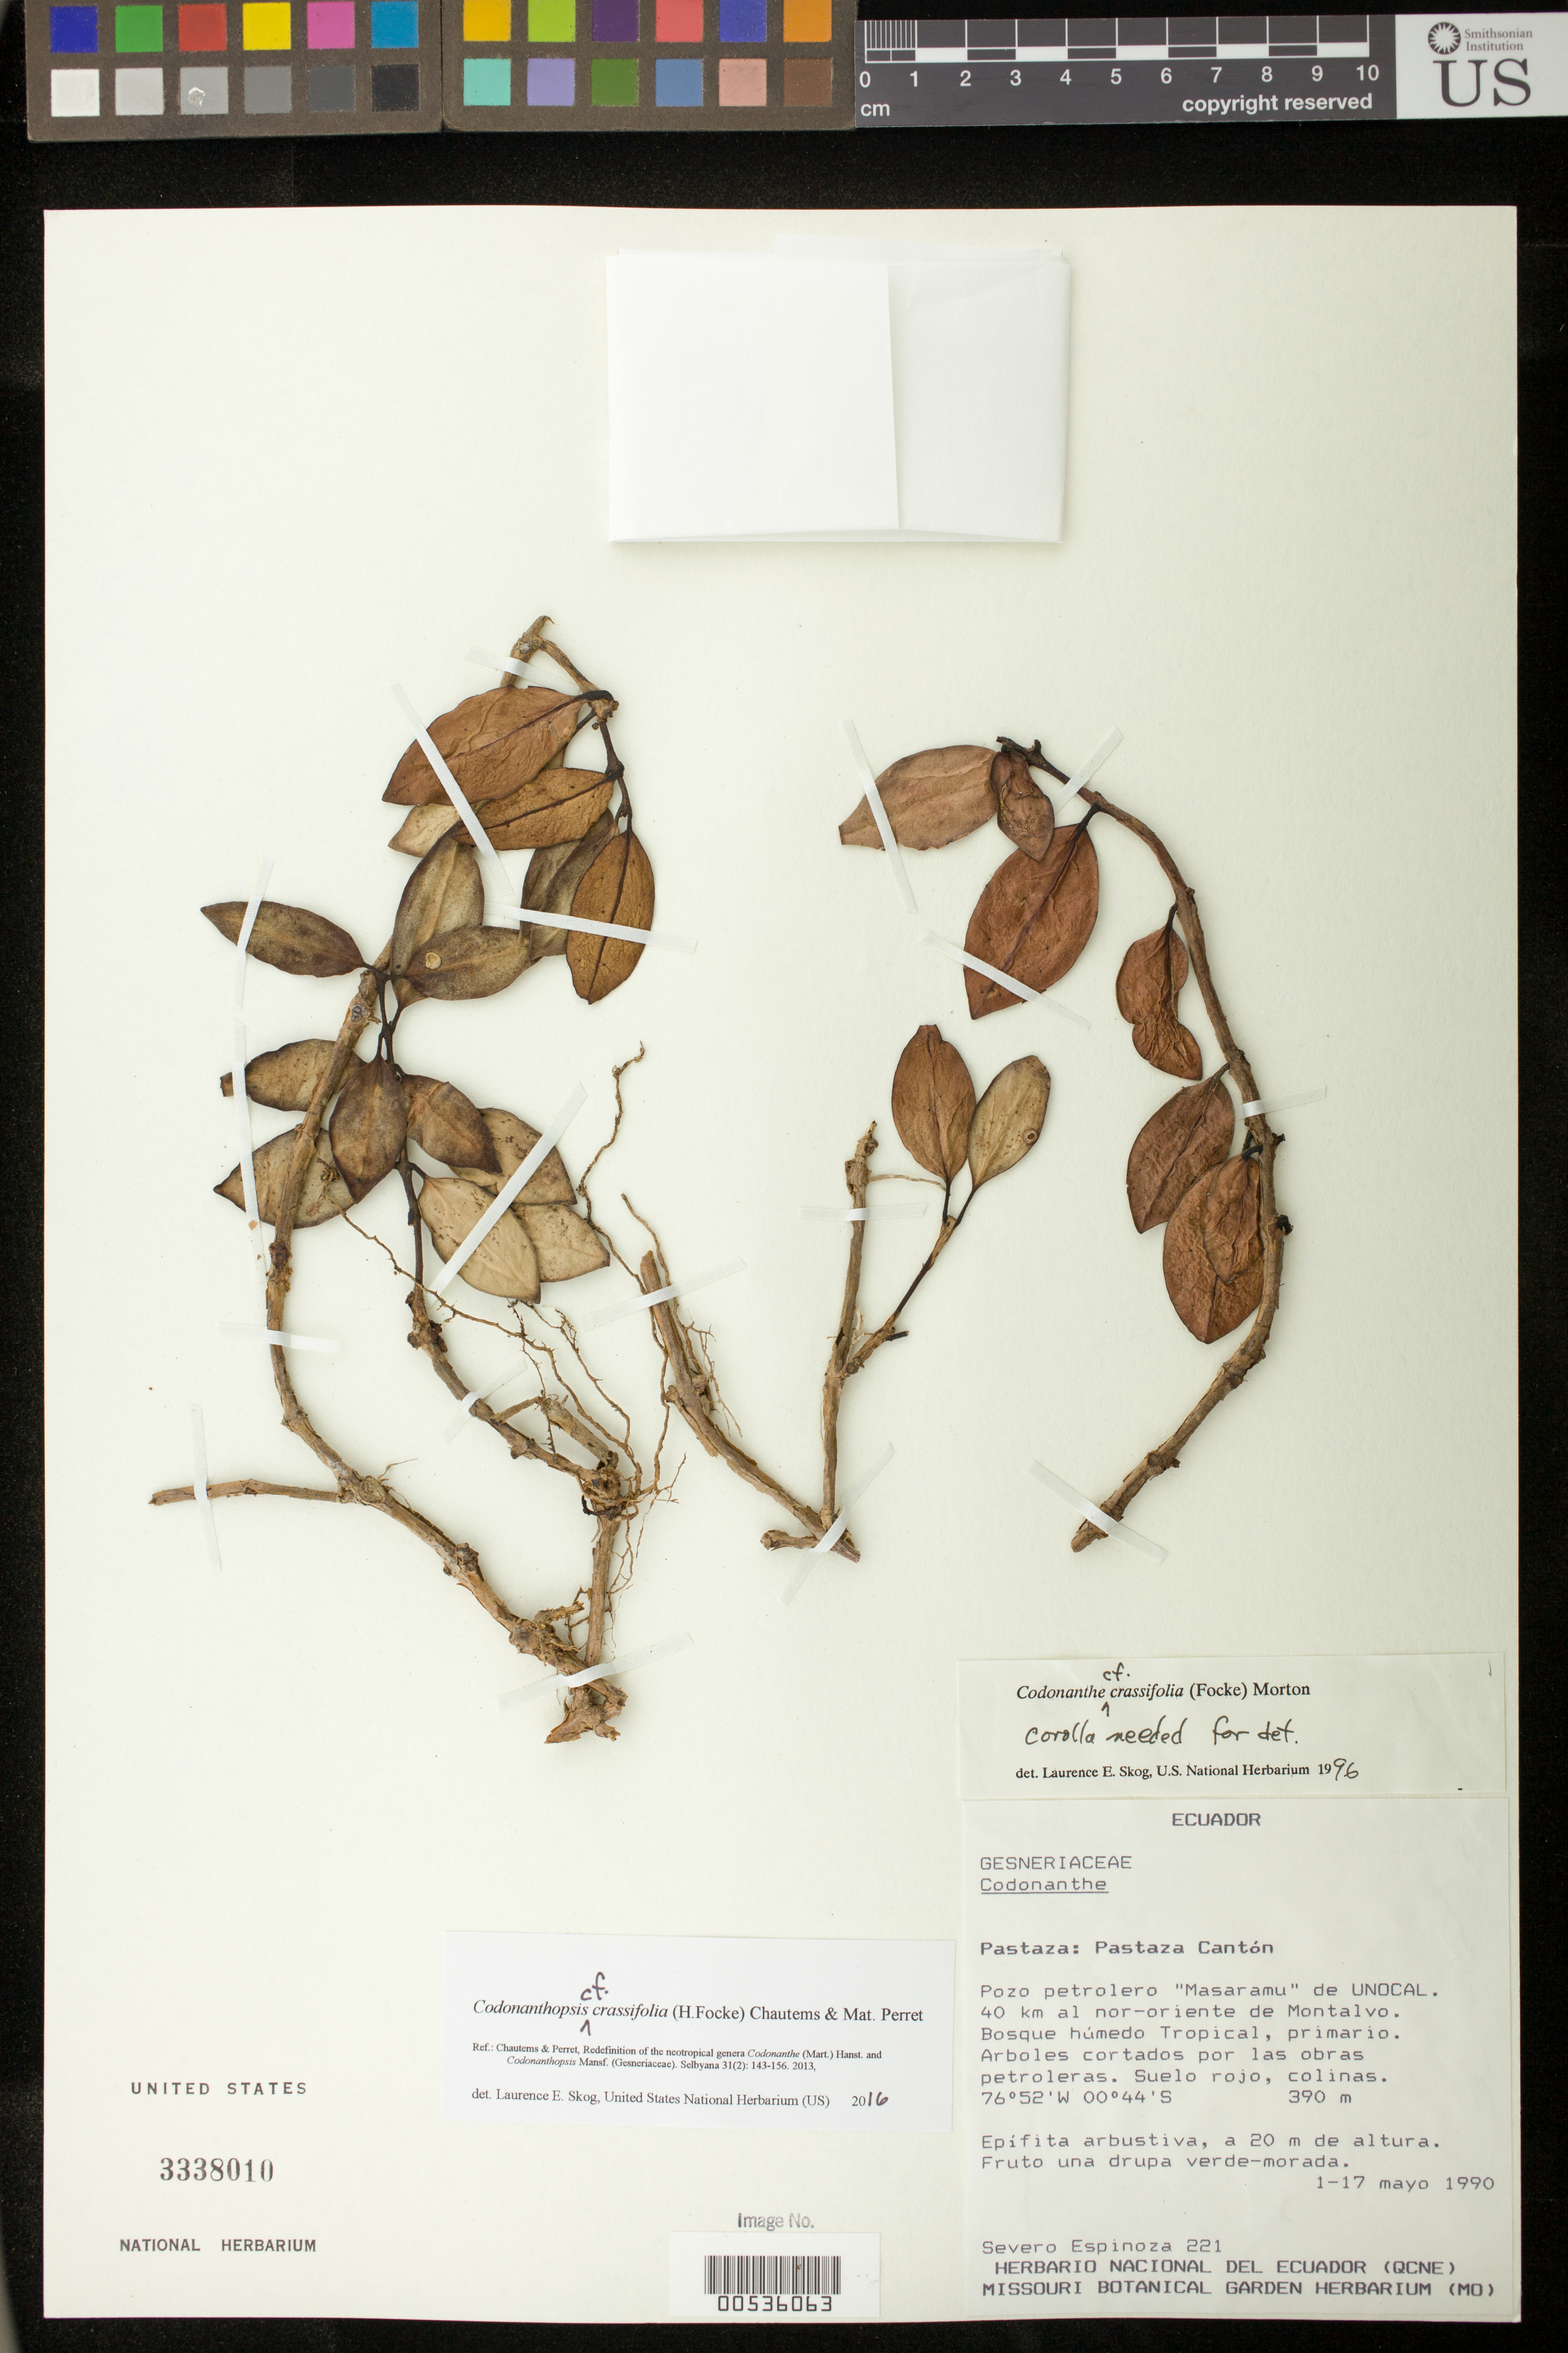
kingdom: Plantae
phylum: Tracheophyta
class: Magnoliopsida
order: Lamiales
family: Gesneriaceae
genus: Codonanthopsis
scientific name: Codonanthopsis crassifolia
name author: (H. Focke) Chautems & Mat.Perret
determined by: Skog, Laurence E.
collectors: S. Espinoza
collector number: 221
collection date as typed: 1-17 May 1990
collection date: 1990-05-01/1990-05-17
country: Ecuador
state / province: Pastaza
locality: Pastaza Cantón; Pozo petrolero "Masaramu" de UNOCAL; 40 km al nor-oriente de Montalvo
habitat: Bosque húmedo tropical, primario; arboles cortados por las obras petroleras, suelo rojo, colinas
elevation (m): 390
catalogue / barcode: US 3338010